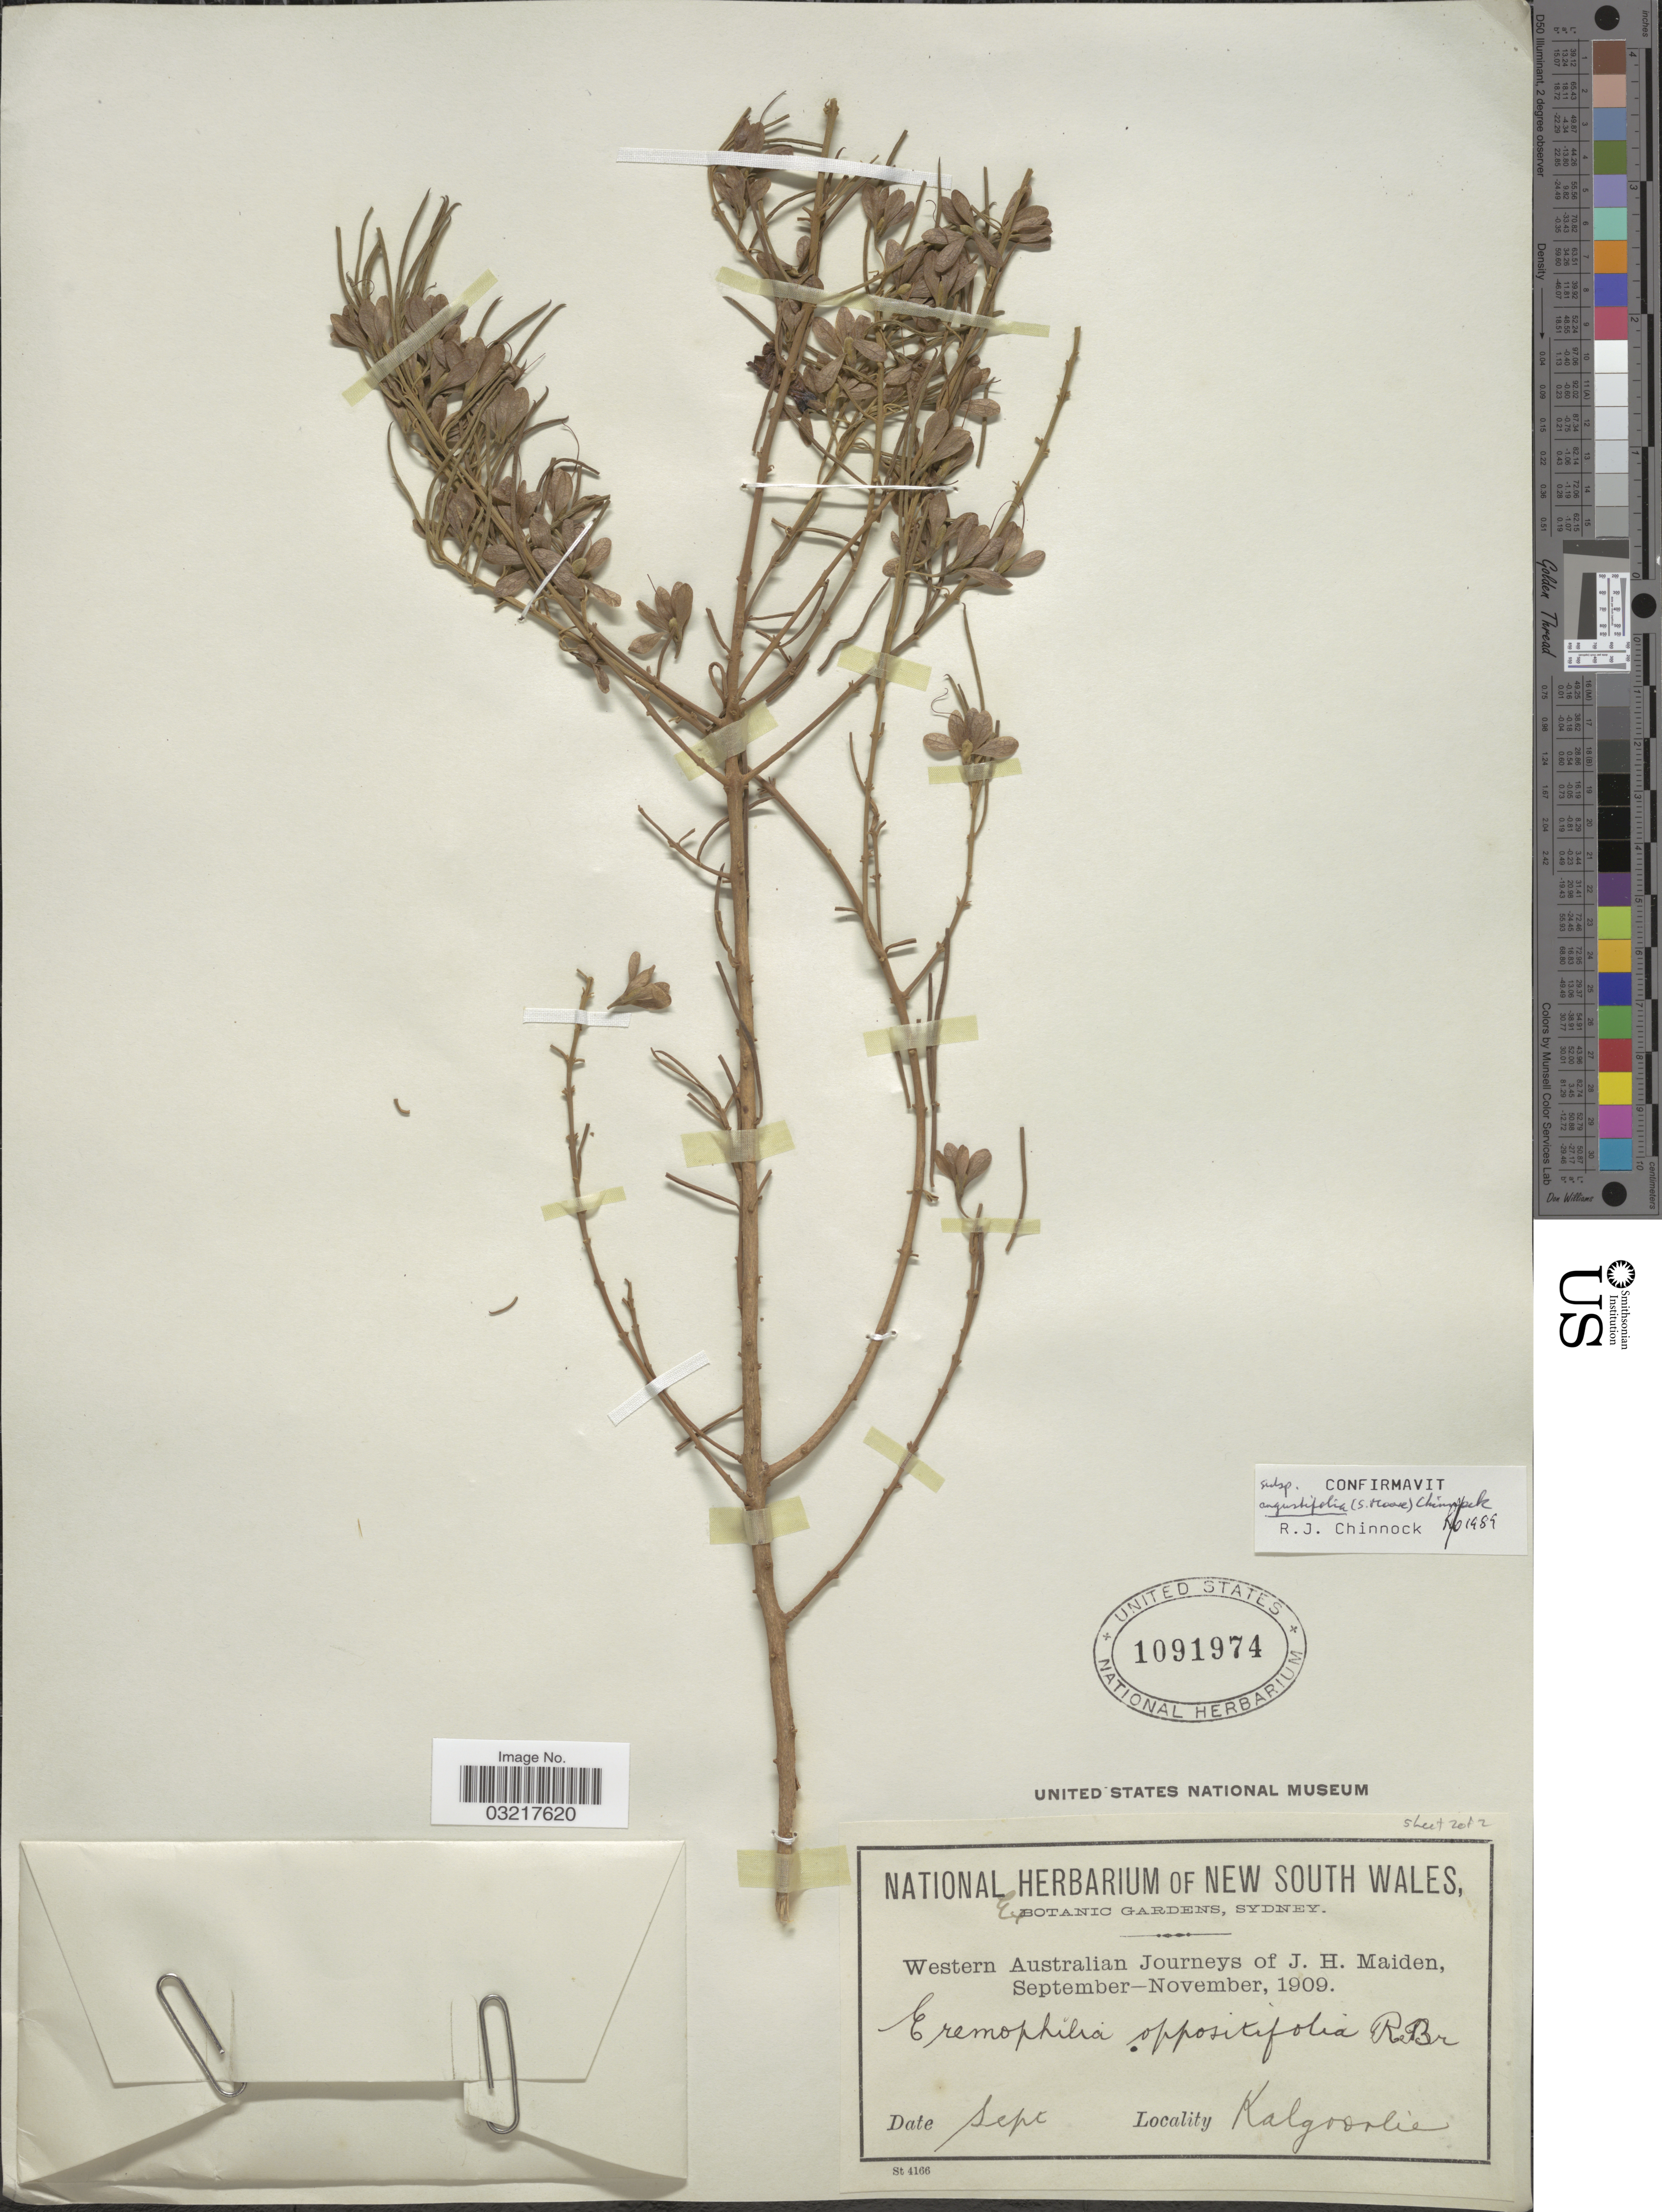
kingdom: Plantae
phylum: Tracheophyta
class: Magnoliopsida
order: Lamiales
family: Scrophulariaceae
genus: Eremophila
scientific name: Eremophila oppositifolia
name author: R. Br.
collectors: J. Maiden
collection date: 1909-09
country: Australia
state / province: Western Australia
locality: Kalgoorlie.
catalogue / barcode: US 1091974